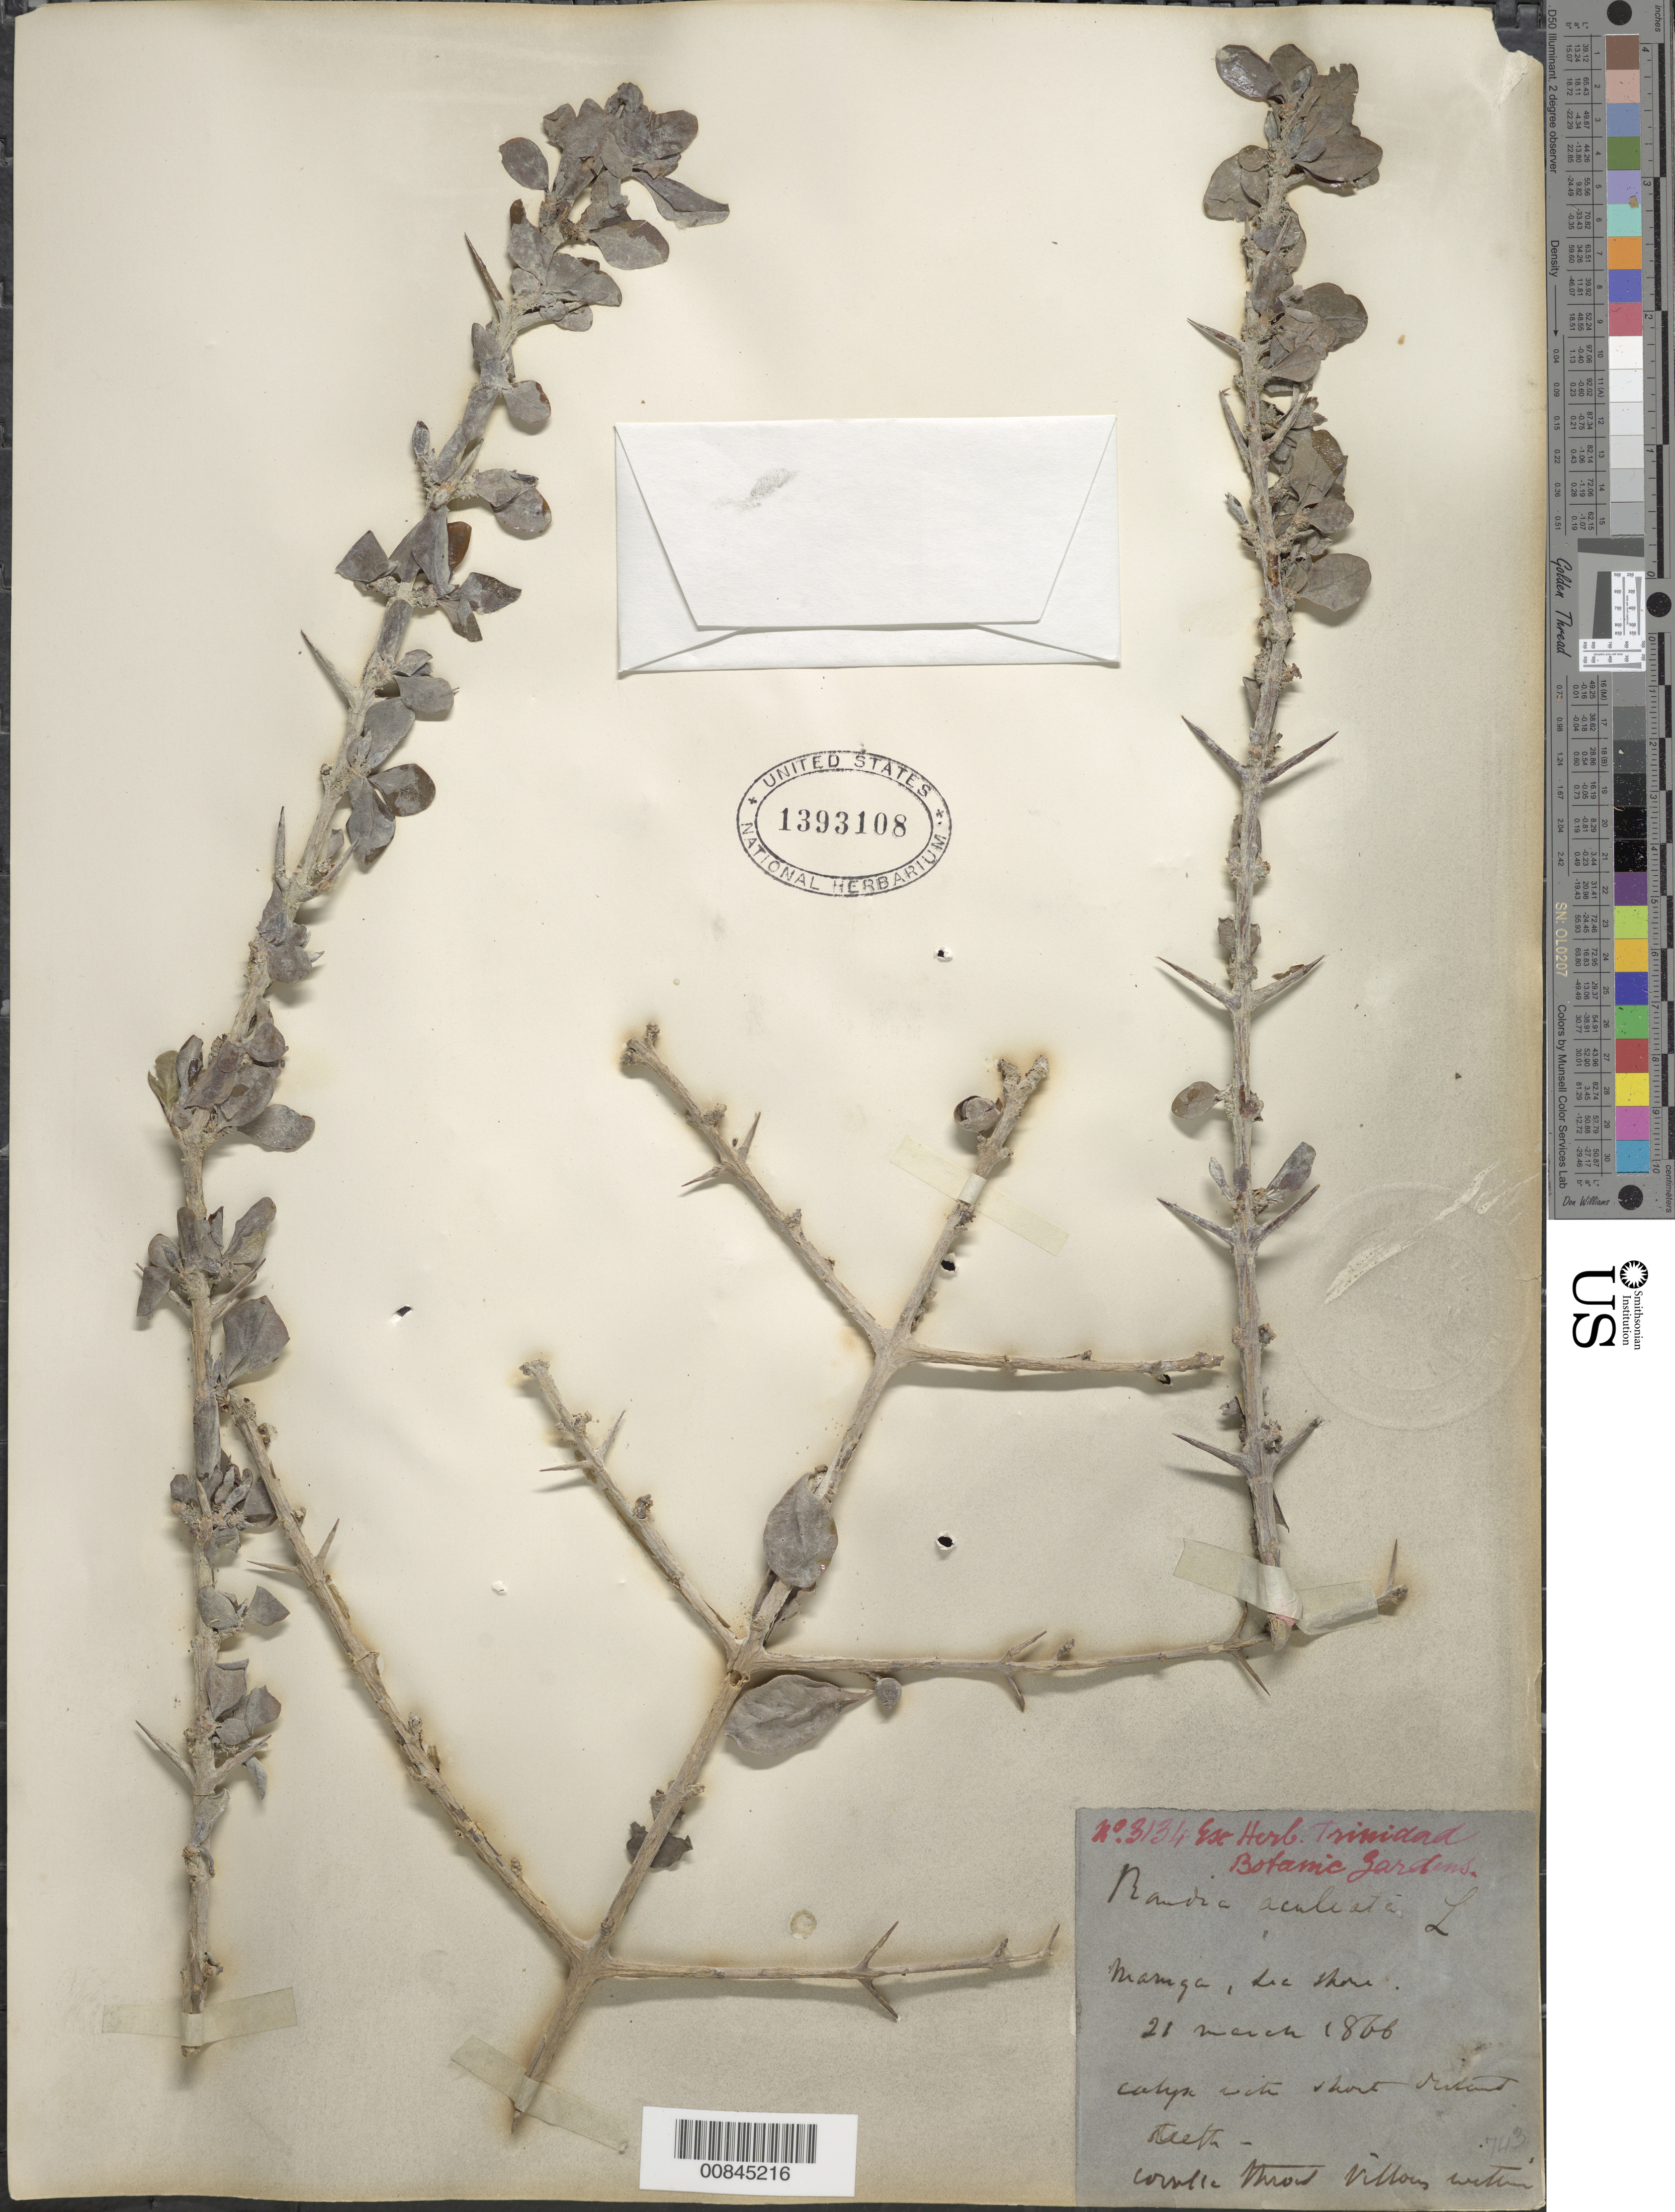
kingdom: Plantae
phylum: Tracheophyta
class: Magnoliopsida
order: Gentianales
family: Rubiaceae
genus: Randia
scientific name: Randia aculeata var. aculeata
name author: L.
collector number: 3134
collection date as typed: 21 Mar 1806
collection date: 1806-03-21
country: Trinidad and Tobago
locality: Marnga (sp?)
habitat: Seashore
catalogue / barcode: US 1393108